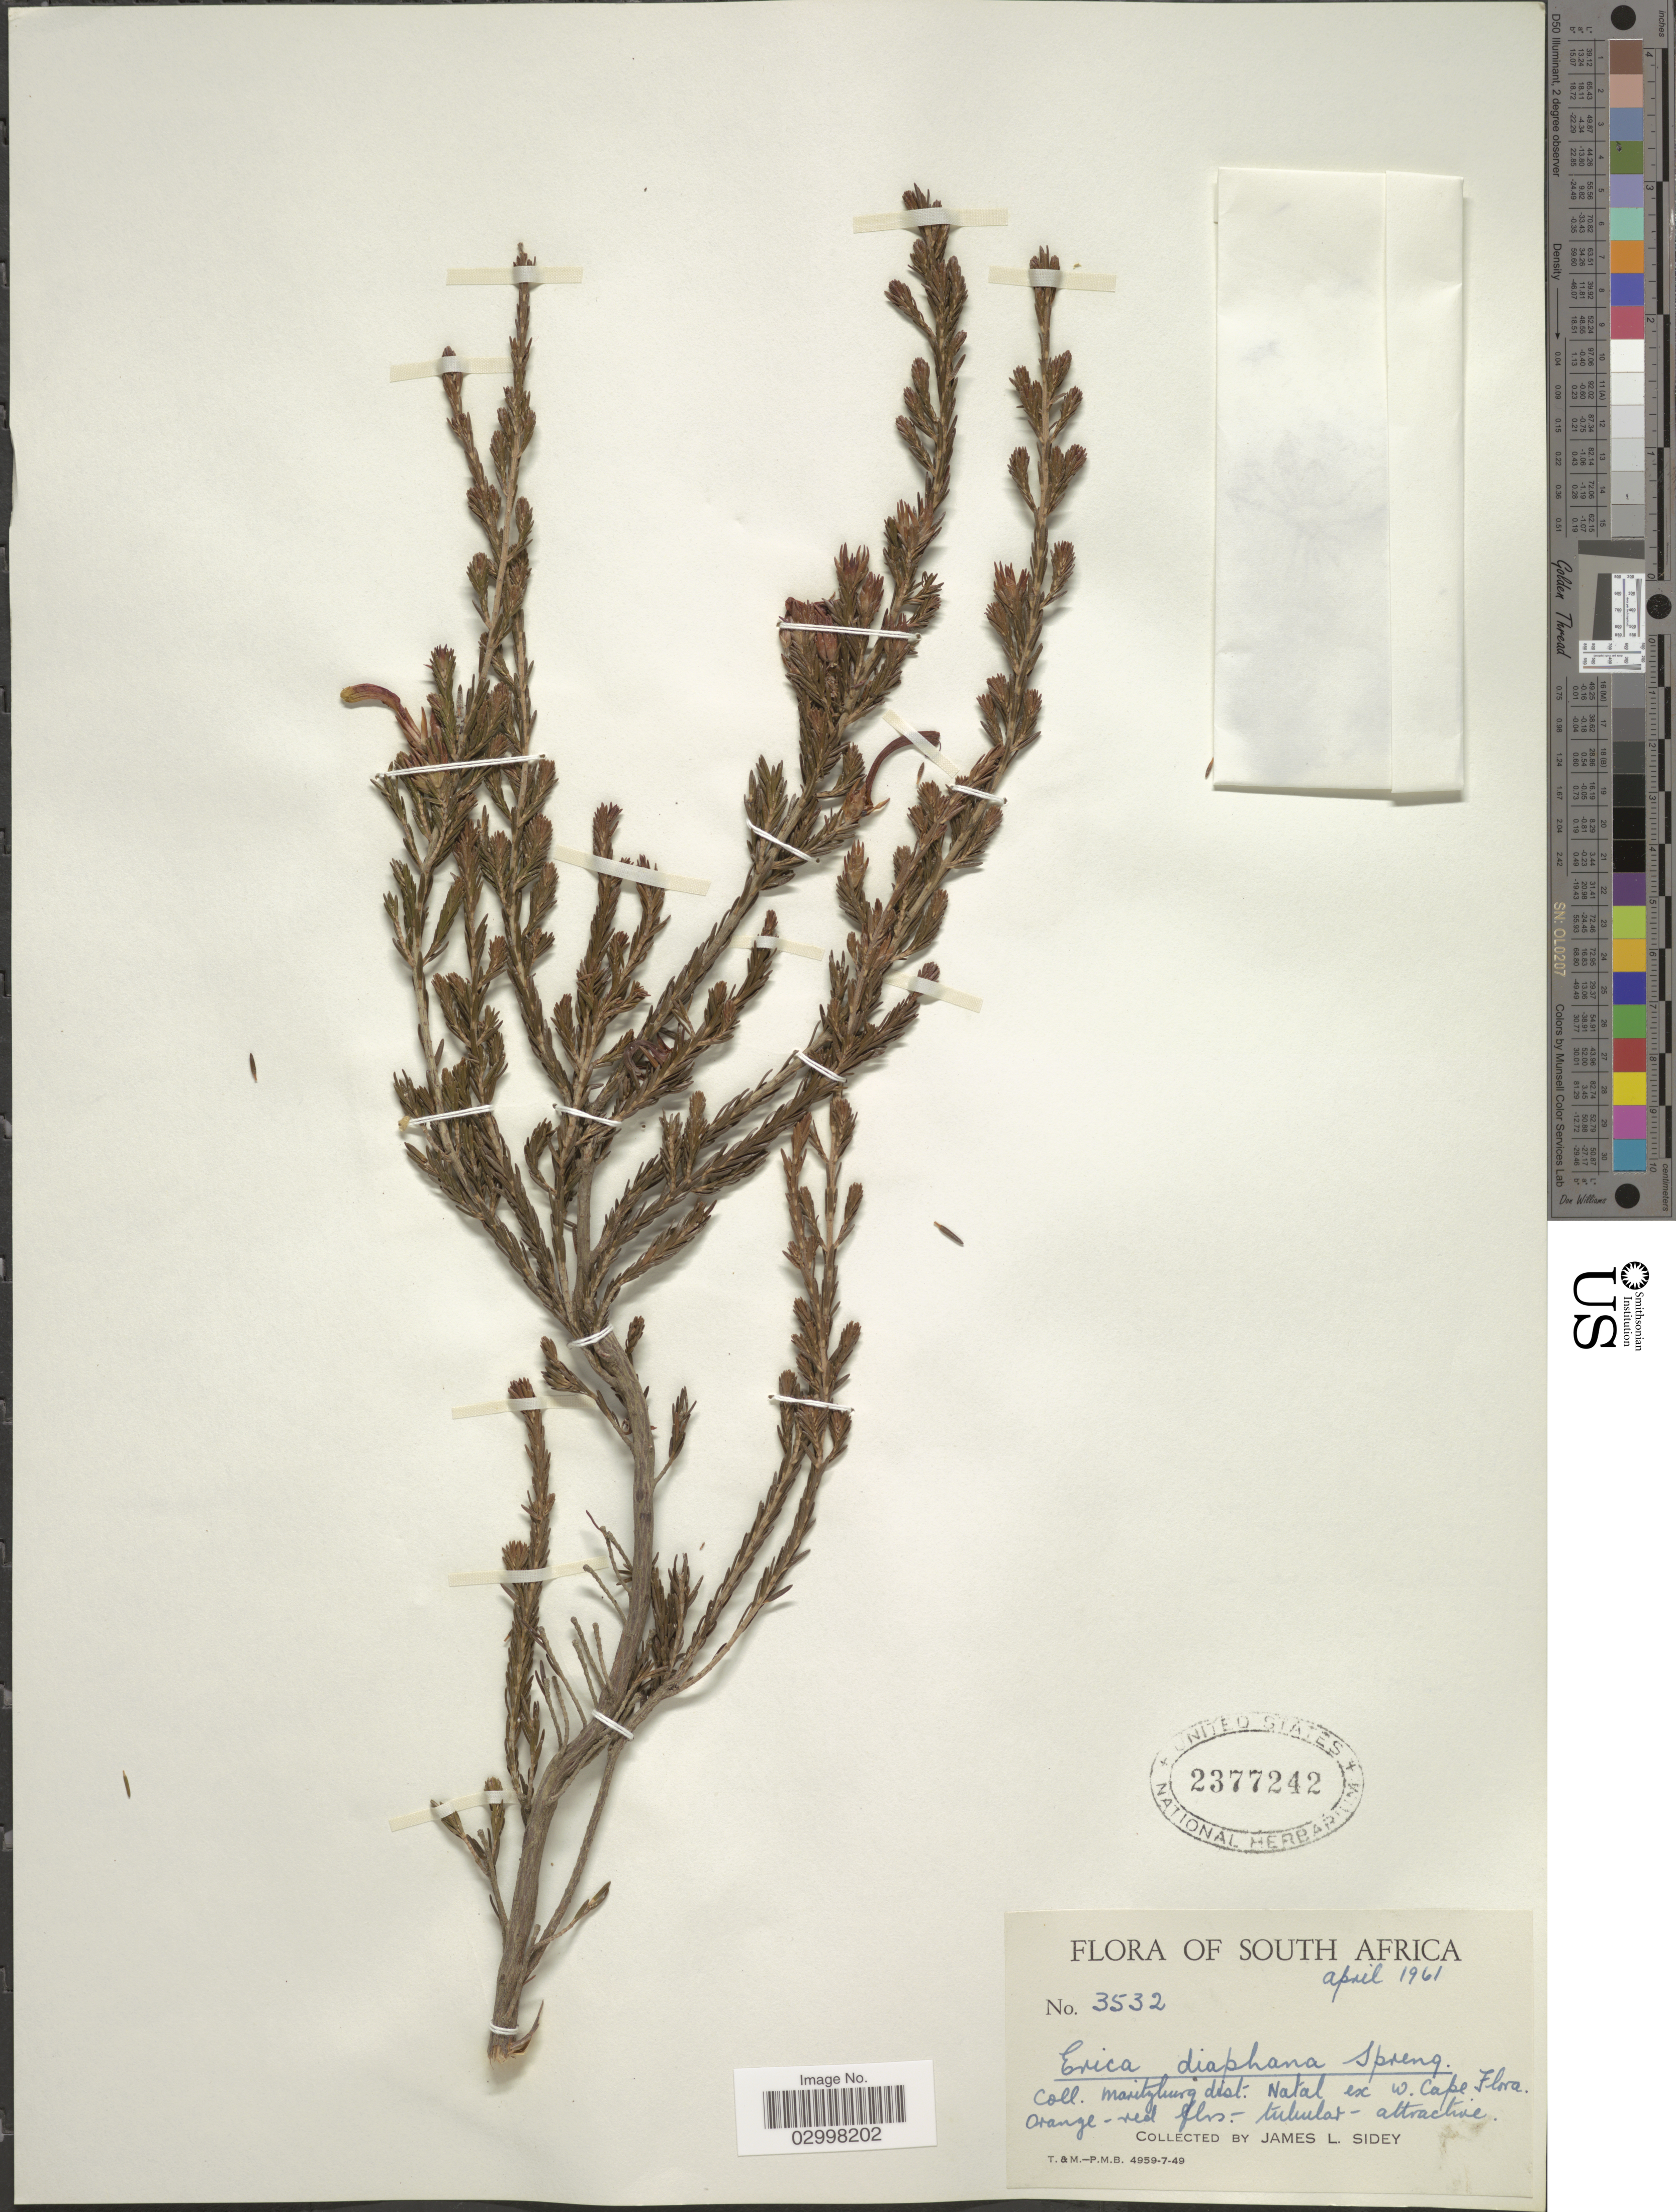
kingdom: Plantae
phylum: Tracheophyta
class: Magnoliopsida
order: Ericales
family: Ericaceae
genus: Erica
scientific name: Erica diaphana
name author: Spreng.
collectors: J. L. Sidey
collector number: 3532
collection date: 1961-04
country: South Africa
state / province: Western Cape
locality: Maritzburg dist. Natal ex W. Cape.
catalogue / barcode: US 2377242